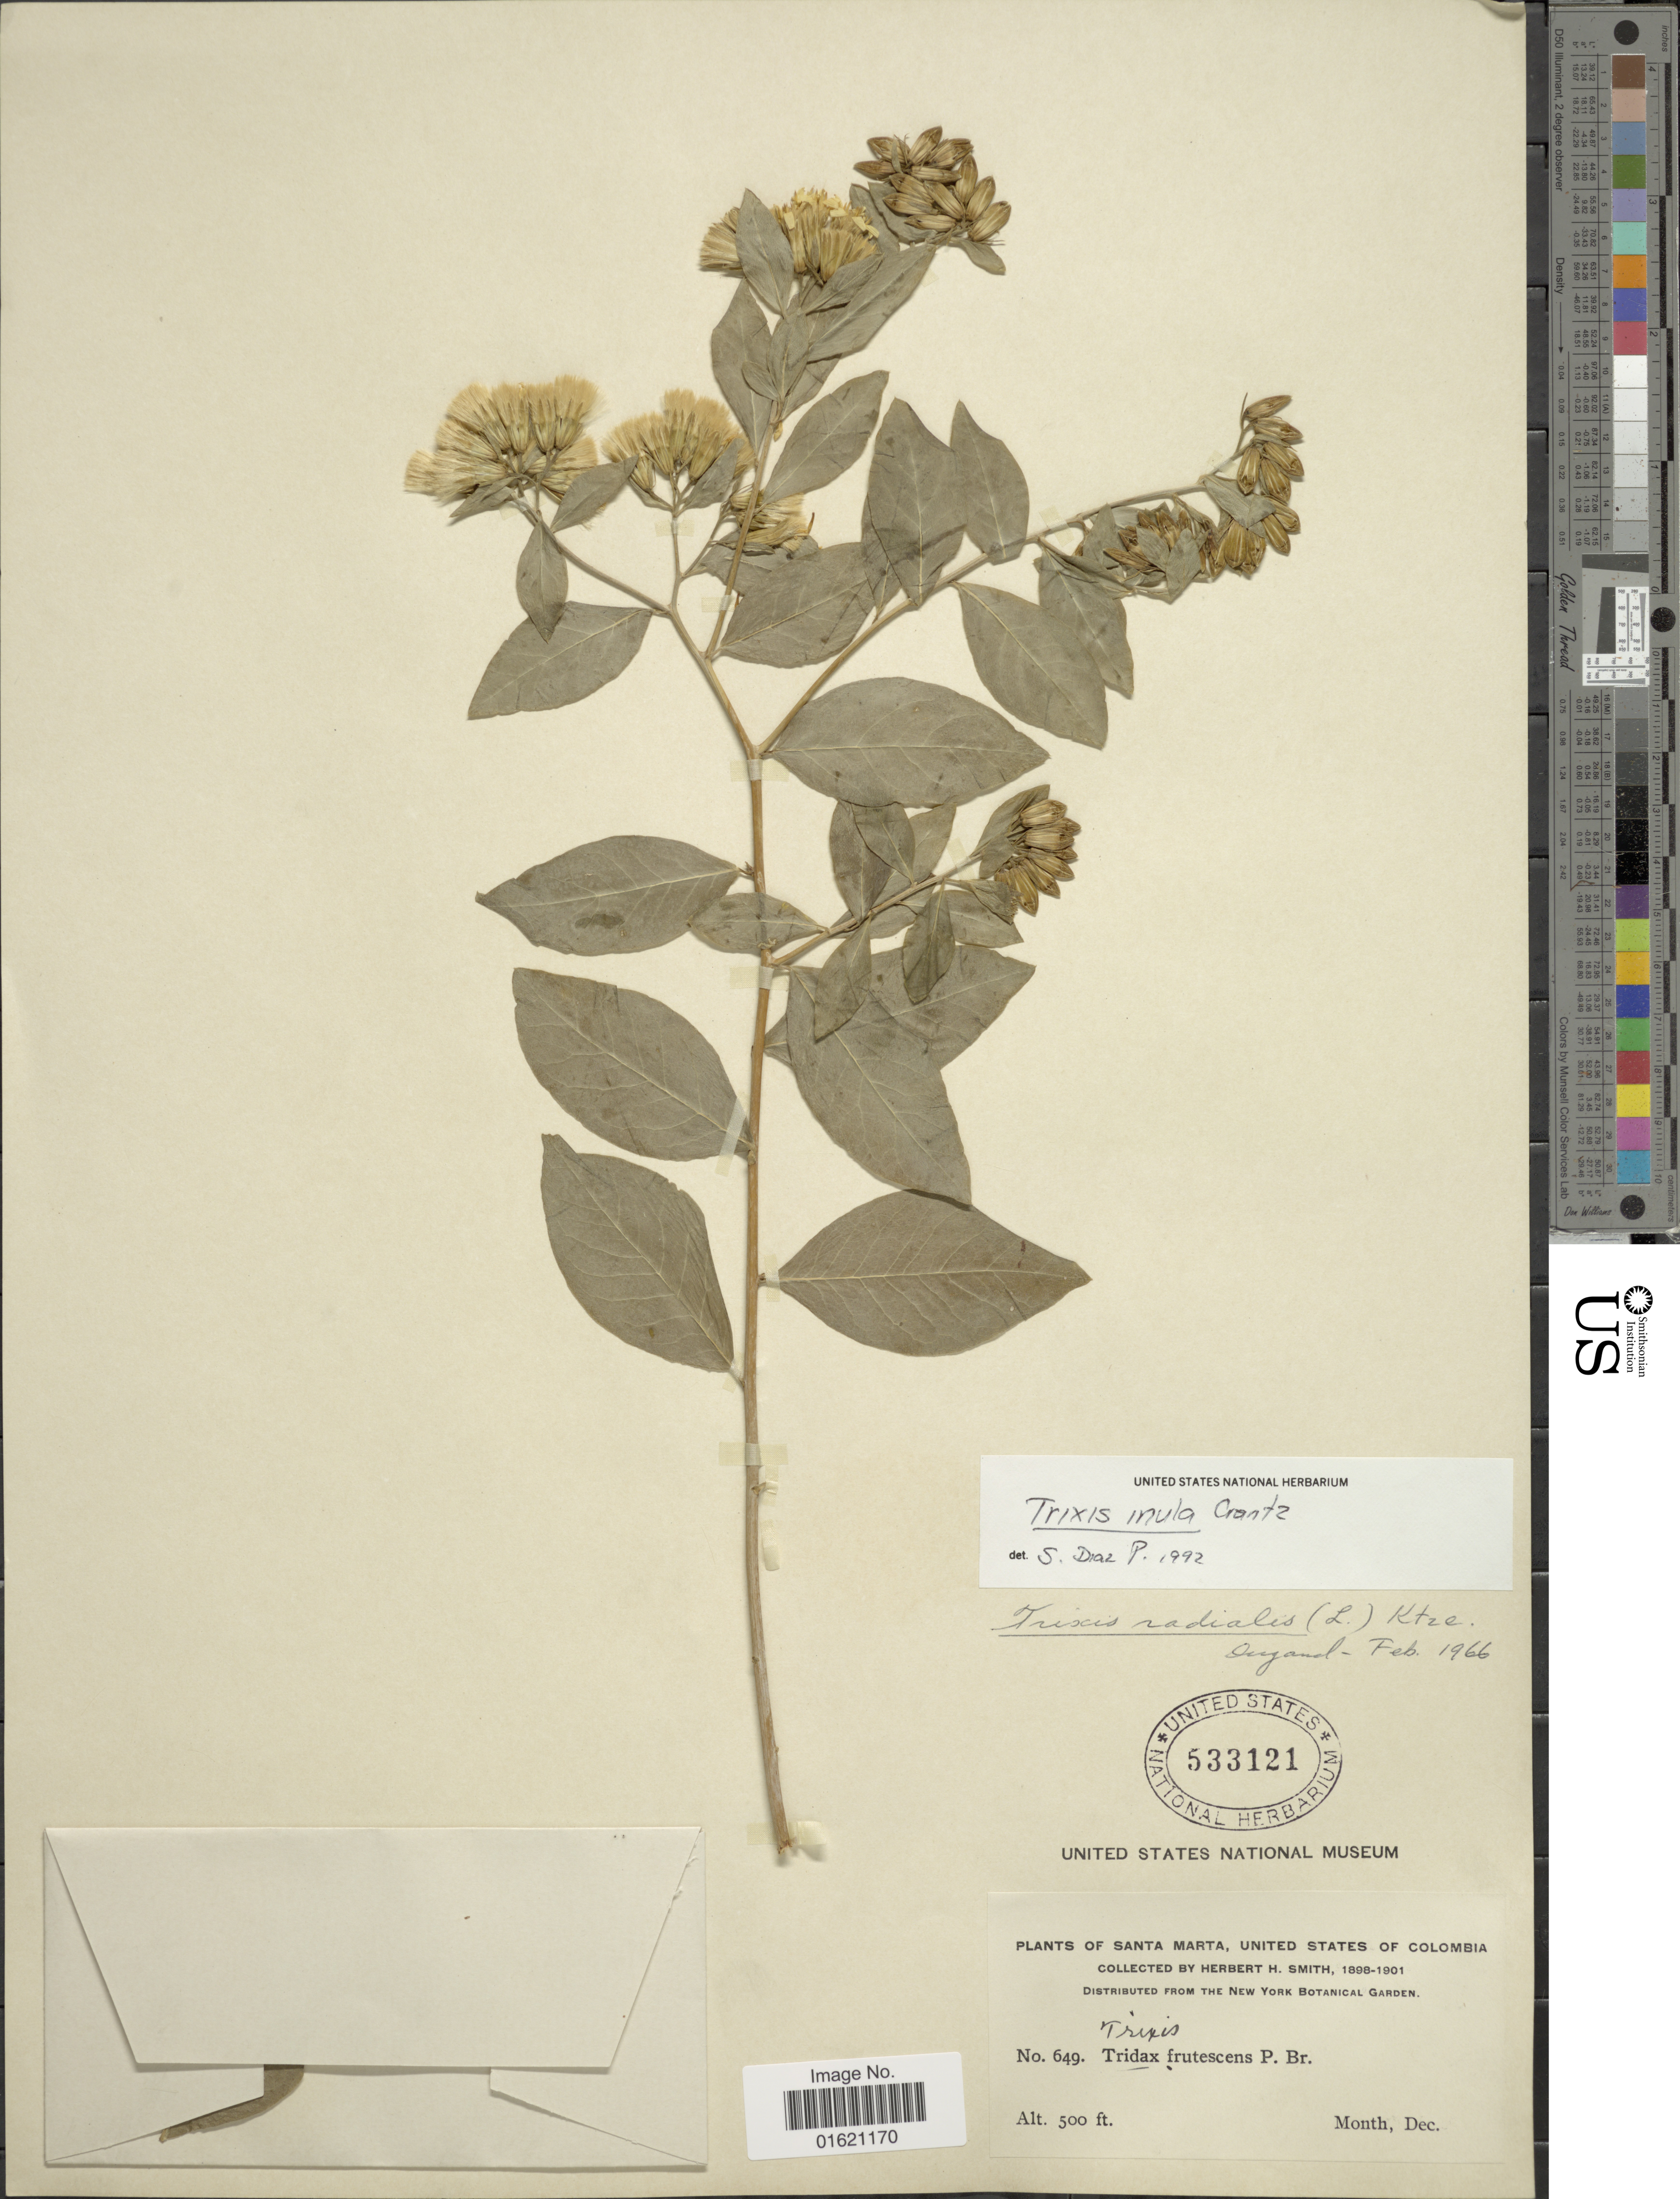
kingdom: Plantae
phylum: Tracheophyta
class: Magnoliopsida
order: Asterales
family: Asteraceae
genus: Trixis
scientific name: Trixis inula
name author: Crantz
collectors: Herbert H. Smith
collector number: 649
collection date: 1898-12/1901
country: Colombia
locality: Santa Marta, United States of Colombia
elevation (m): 152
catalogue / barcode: US 533121